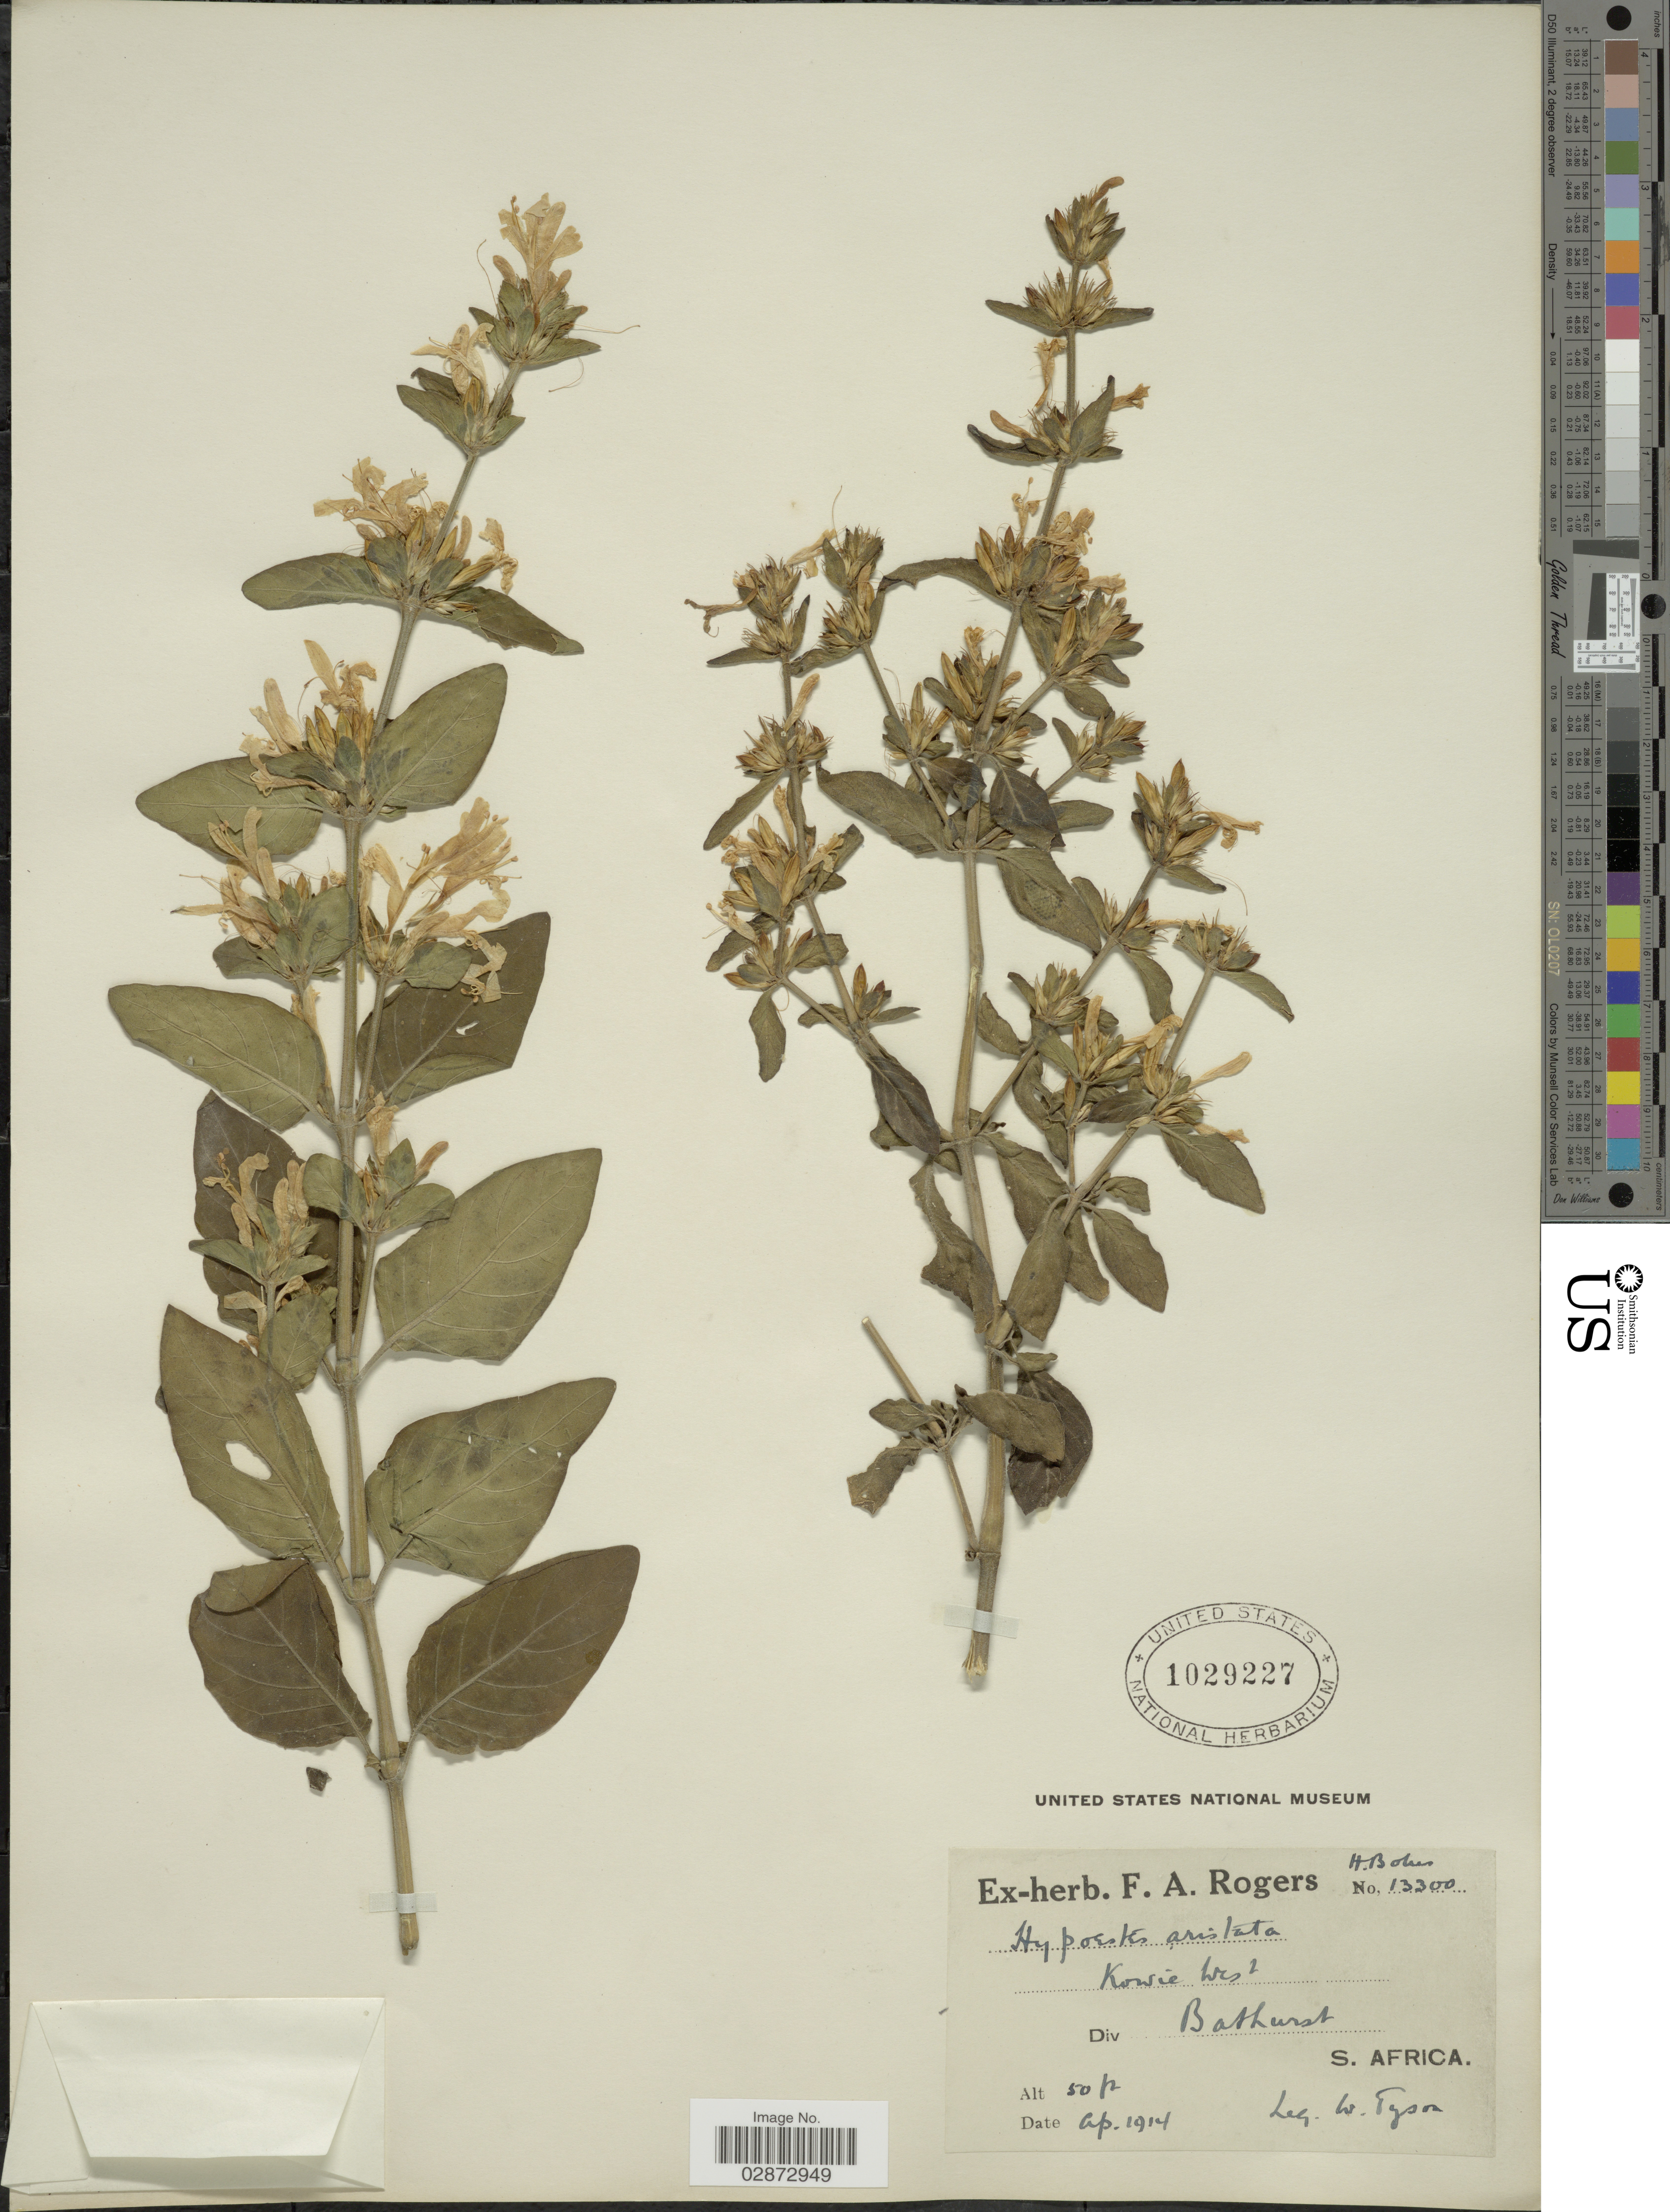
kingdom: Plantae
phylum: Tracheophyta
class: Magnoliopsida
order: Lamiales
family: Acanthaceae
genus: Hypoestes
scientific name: Hypoestes aristata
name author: (Vahl) Sol. ex Roem. & Schult.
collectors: W. Tyson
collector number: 13300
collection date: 1914-04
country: South Africa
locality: Kowie West. Div Bathurst.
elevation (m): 15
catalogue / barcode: US 1029227